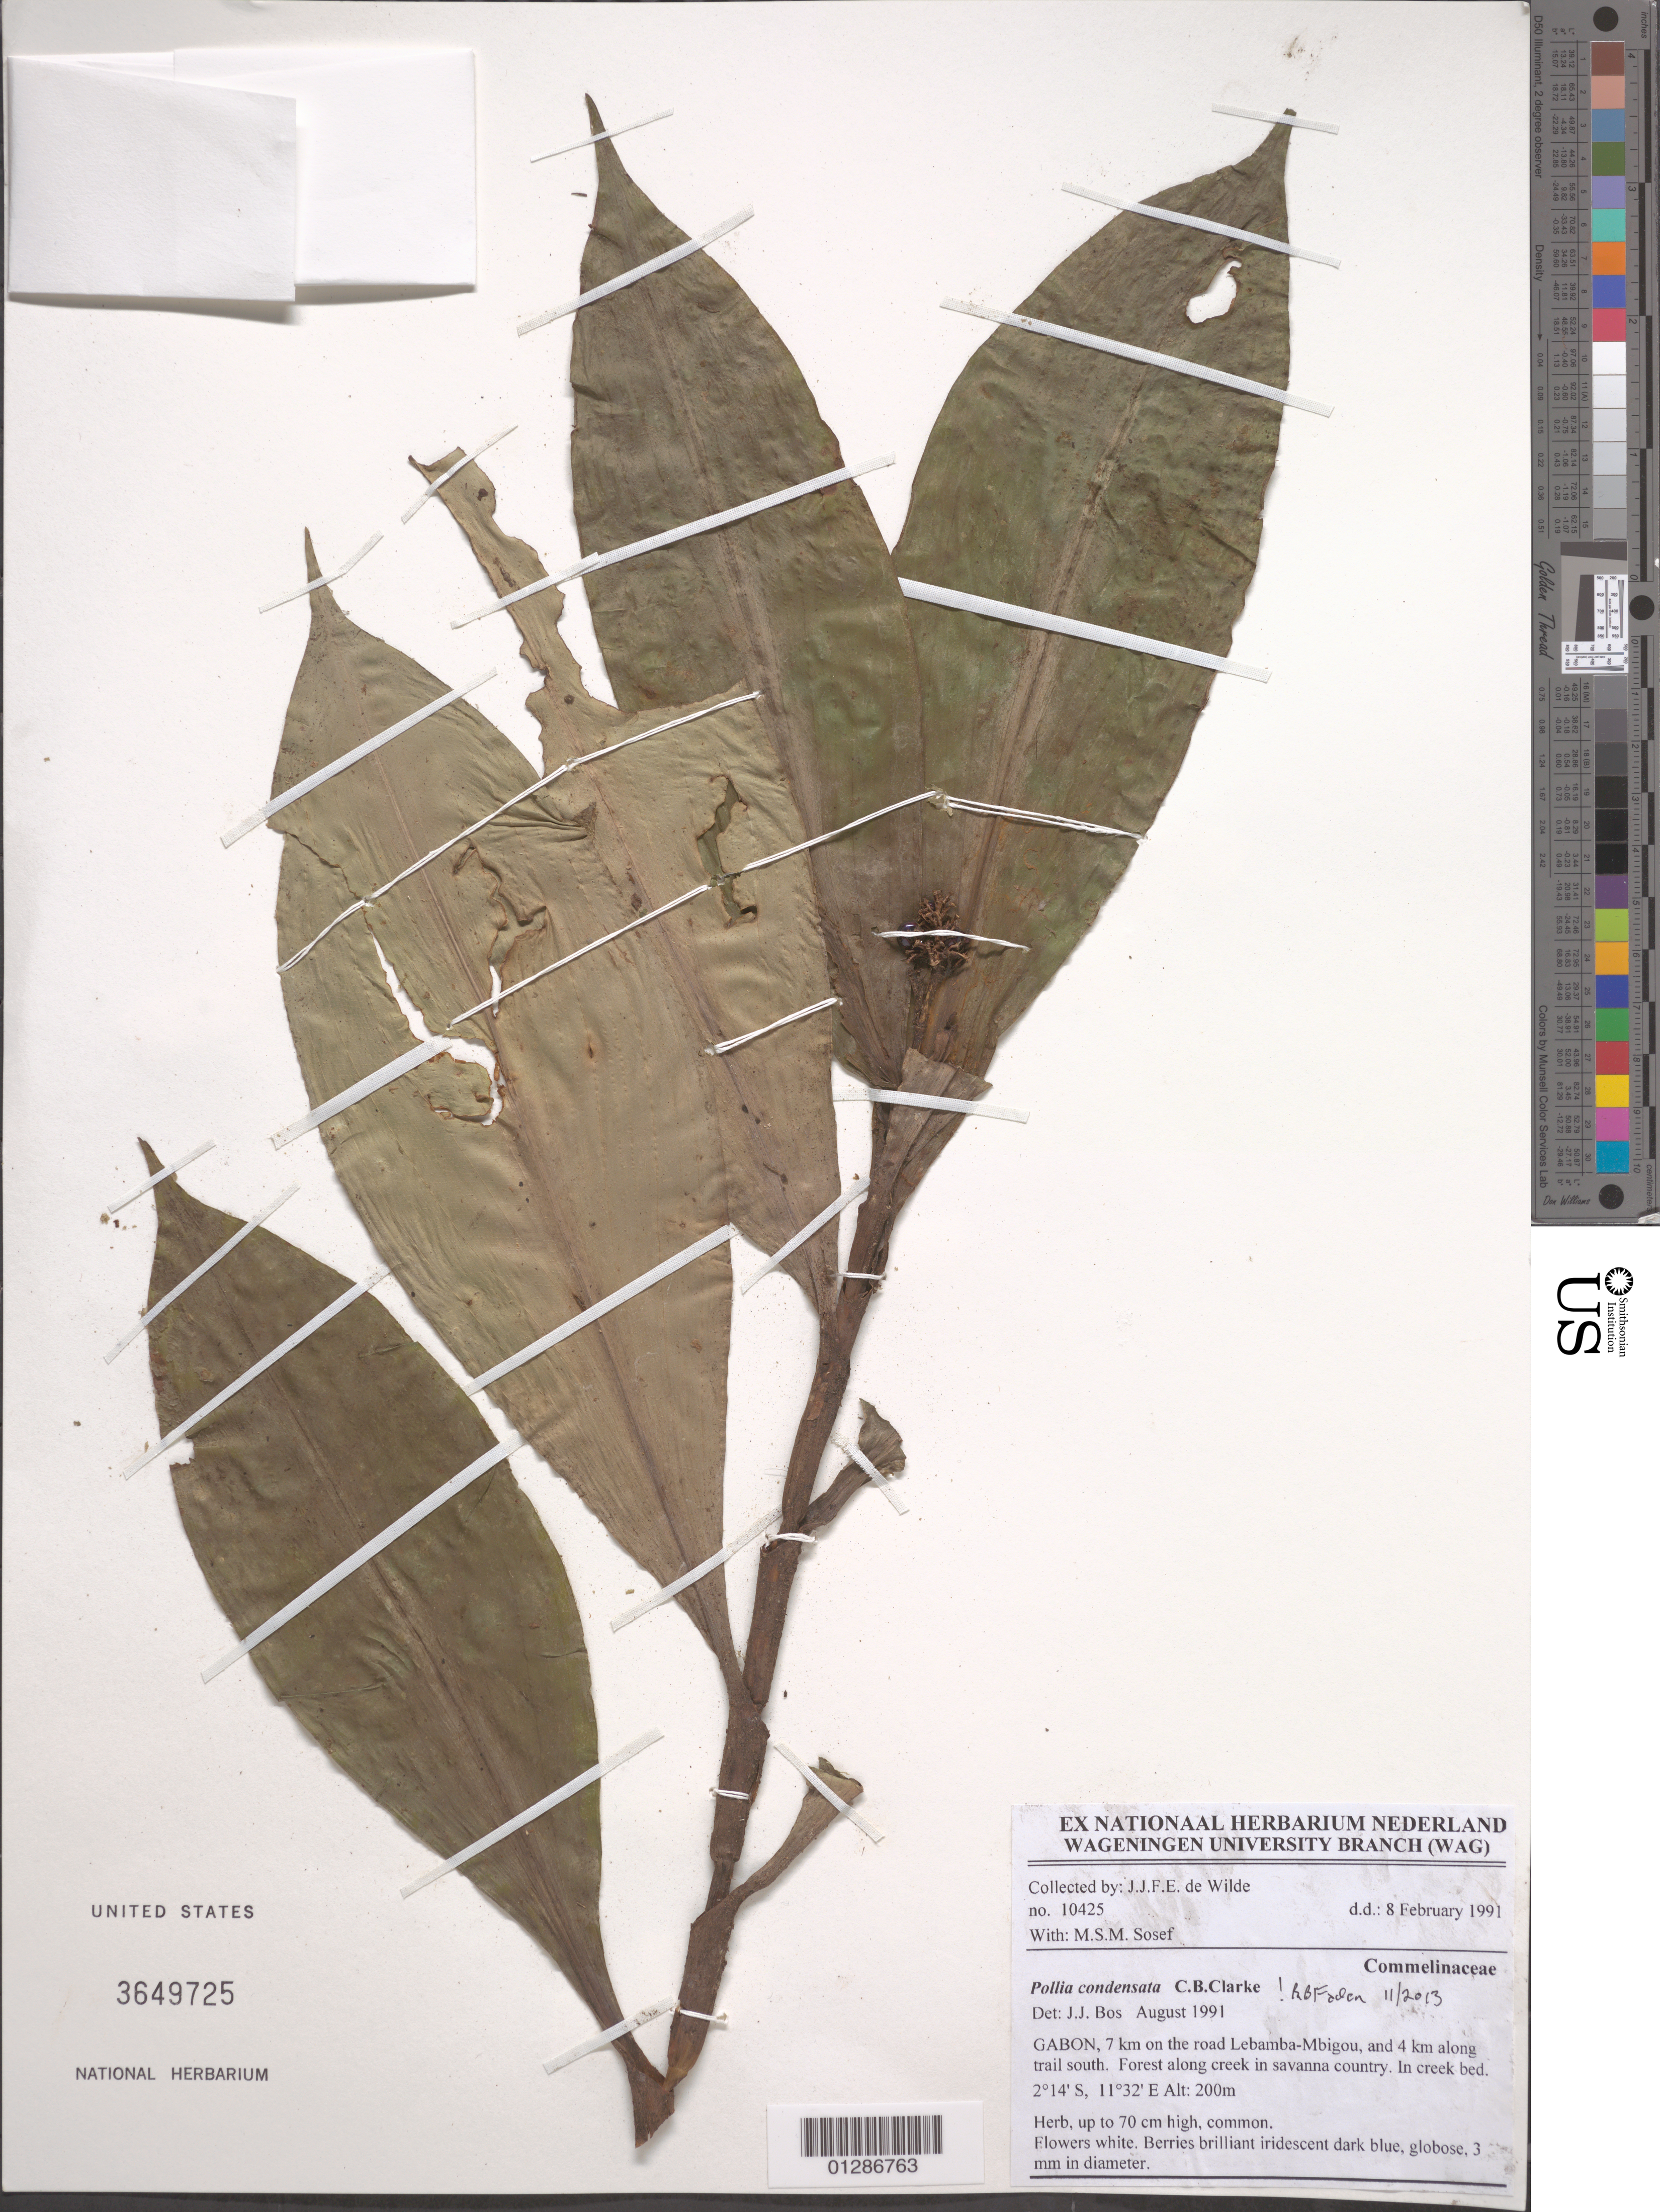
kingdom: Plantae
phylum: Tracheophyta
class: Liliopsida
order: Commelinales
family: Commelinaceae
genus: Pollia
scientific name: Pollia condensata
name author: C.B. Clarke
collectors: J.J. de Wilde & M. Sosef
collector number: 10425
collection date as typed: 8 Feb 1991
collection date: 1991-02-08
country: Gabon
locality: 7 km on the road Lebamba-Mbigou, and 4 km along trail South.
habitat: Herb.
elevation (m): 200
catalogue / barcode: US 3649725